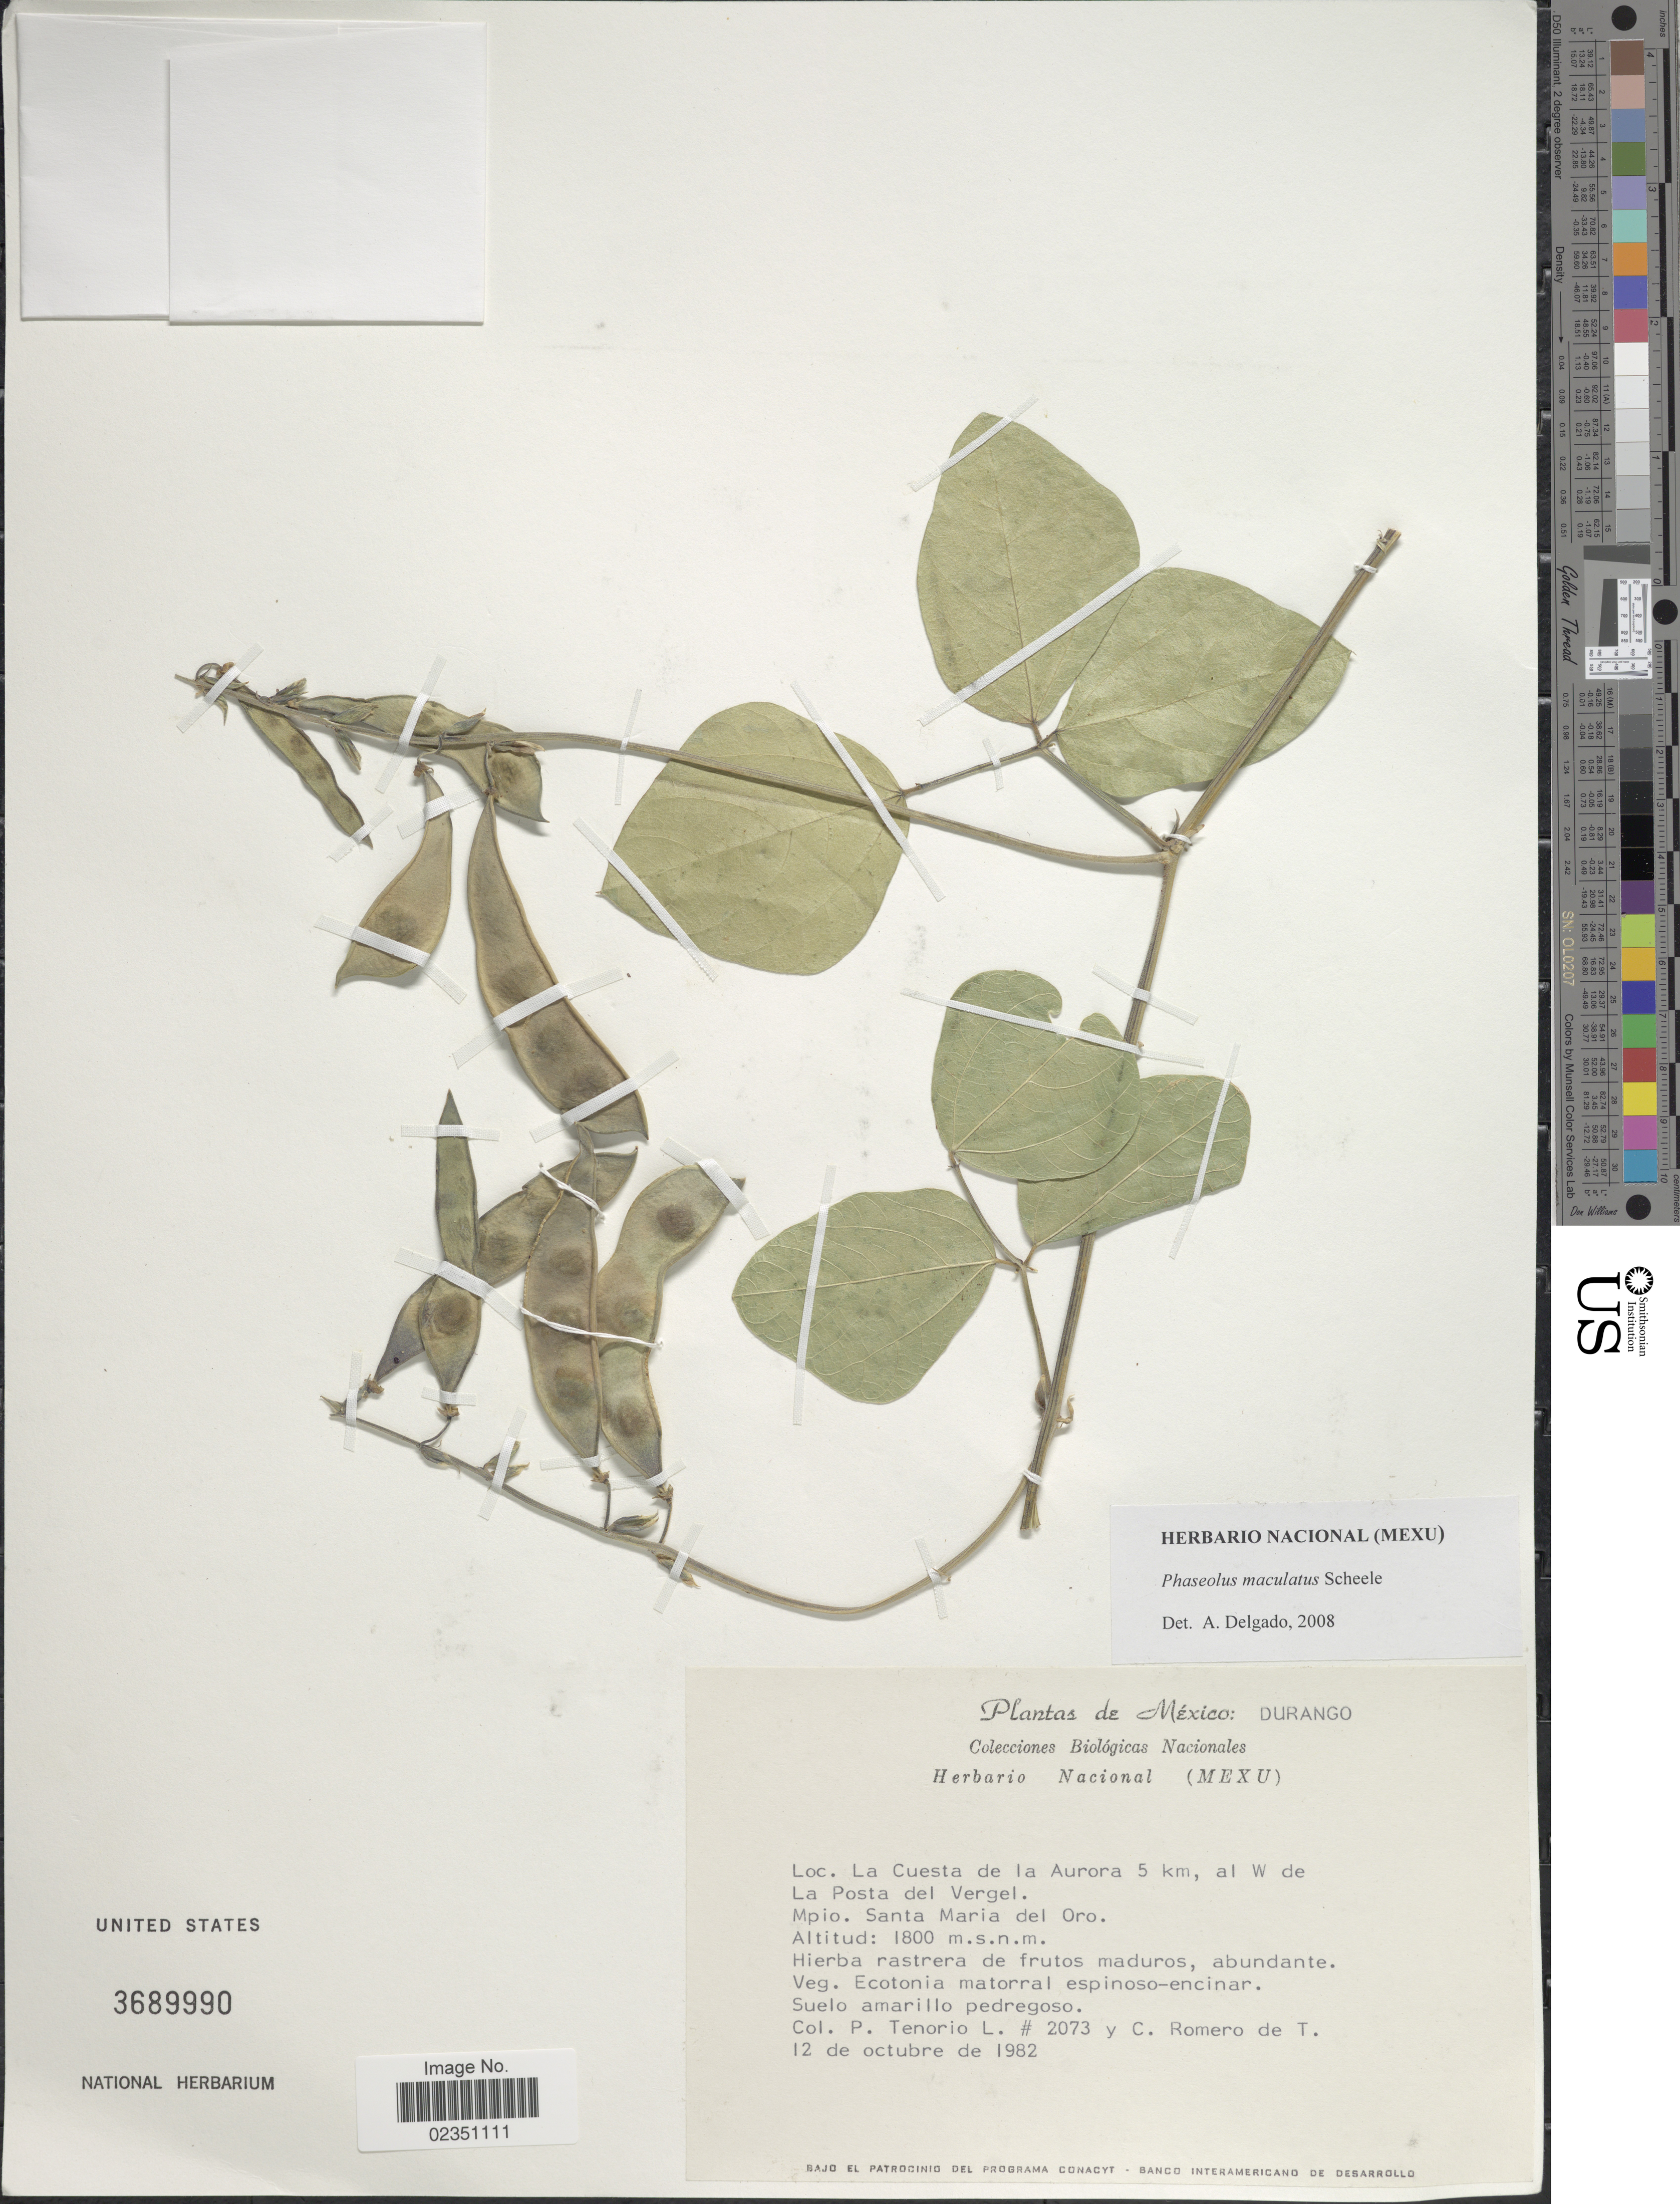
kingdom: Plantae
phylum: Tracheophyta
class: Magnoliopsida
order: Fabales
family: Fabaceae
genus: Phaseolus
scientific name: Phaseolus maculatus subsp. maculatus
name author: Scheele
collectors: P. Tenorio L. & C. Romero de T.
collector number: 2073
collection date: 1982-10-12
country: Mexico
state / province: Durango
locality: La Cuesta de la Aurora 5 km, al W de La Posta del Vergel. Mpio. Santa Maria del Oro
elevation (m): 1800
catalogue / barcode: US 3689990